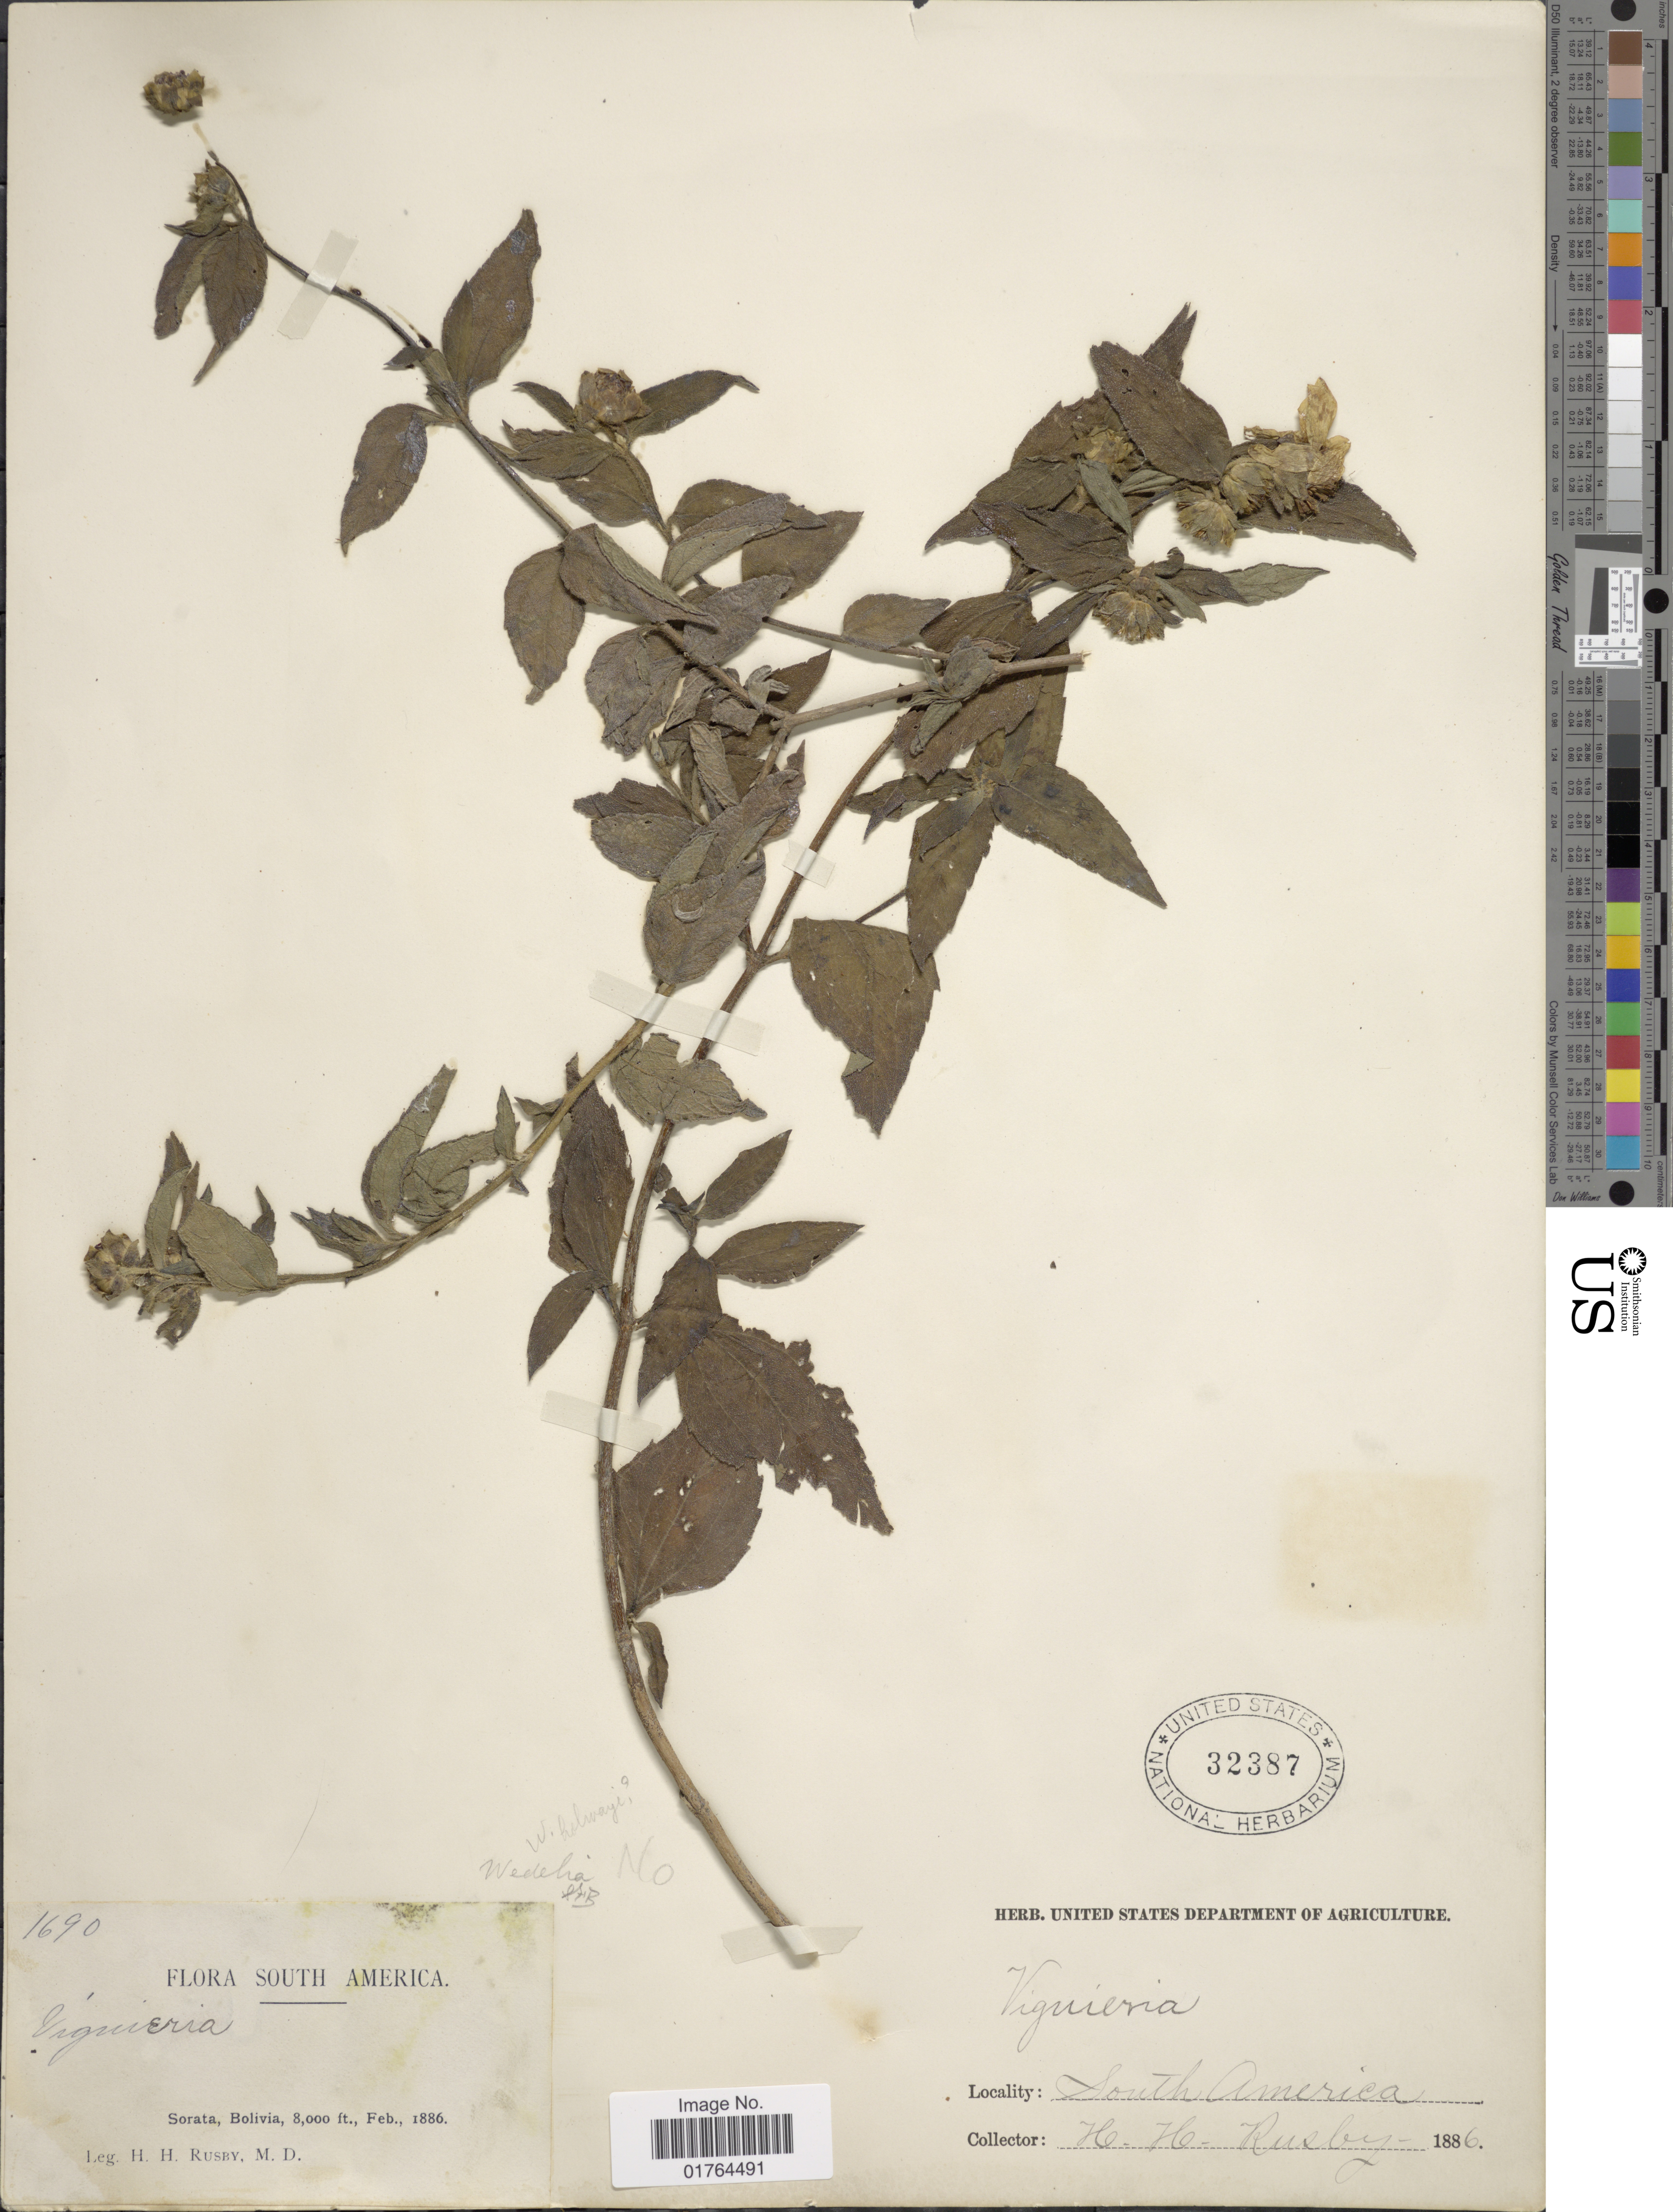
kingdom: Plantae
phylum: Tracheophyta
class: Magnoliopsida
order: Asterales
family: Asteraceae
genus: Wedelia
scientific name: Wedelia holwayi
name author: S.F. Blake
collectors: H. H. Rusby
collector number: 1690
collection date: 1886-02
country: Bolivia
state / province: La Páz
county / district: Larecaja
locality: Sorata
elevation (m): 2438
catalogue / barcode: US 32387